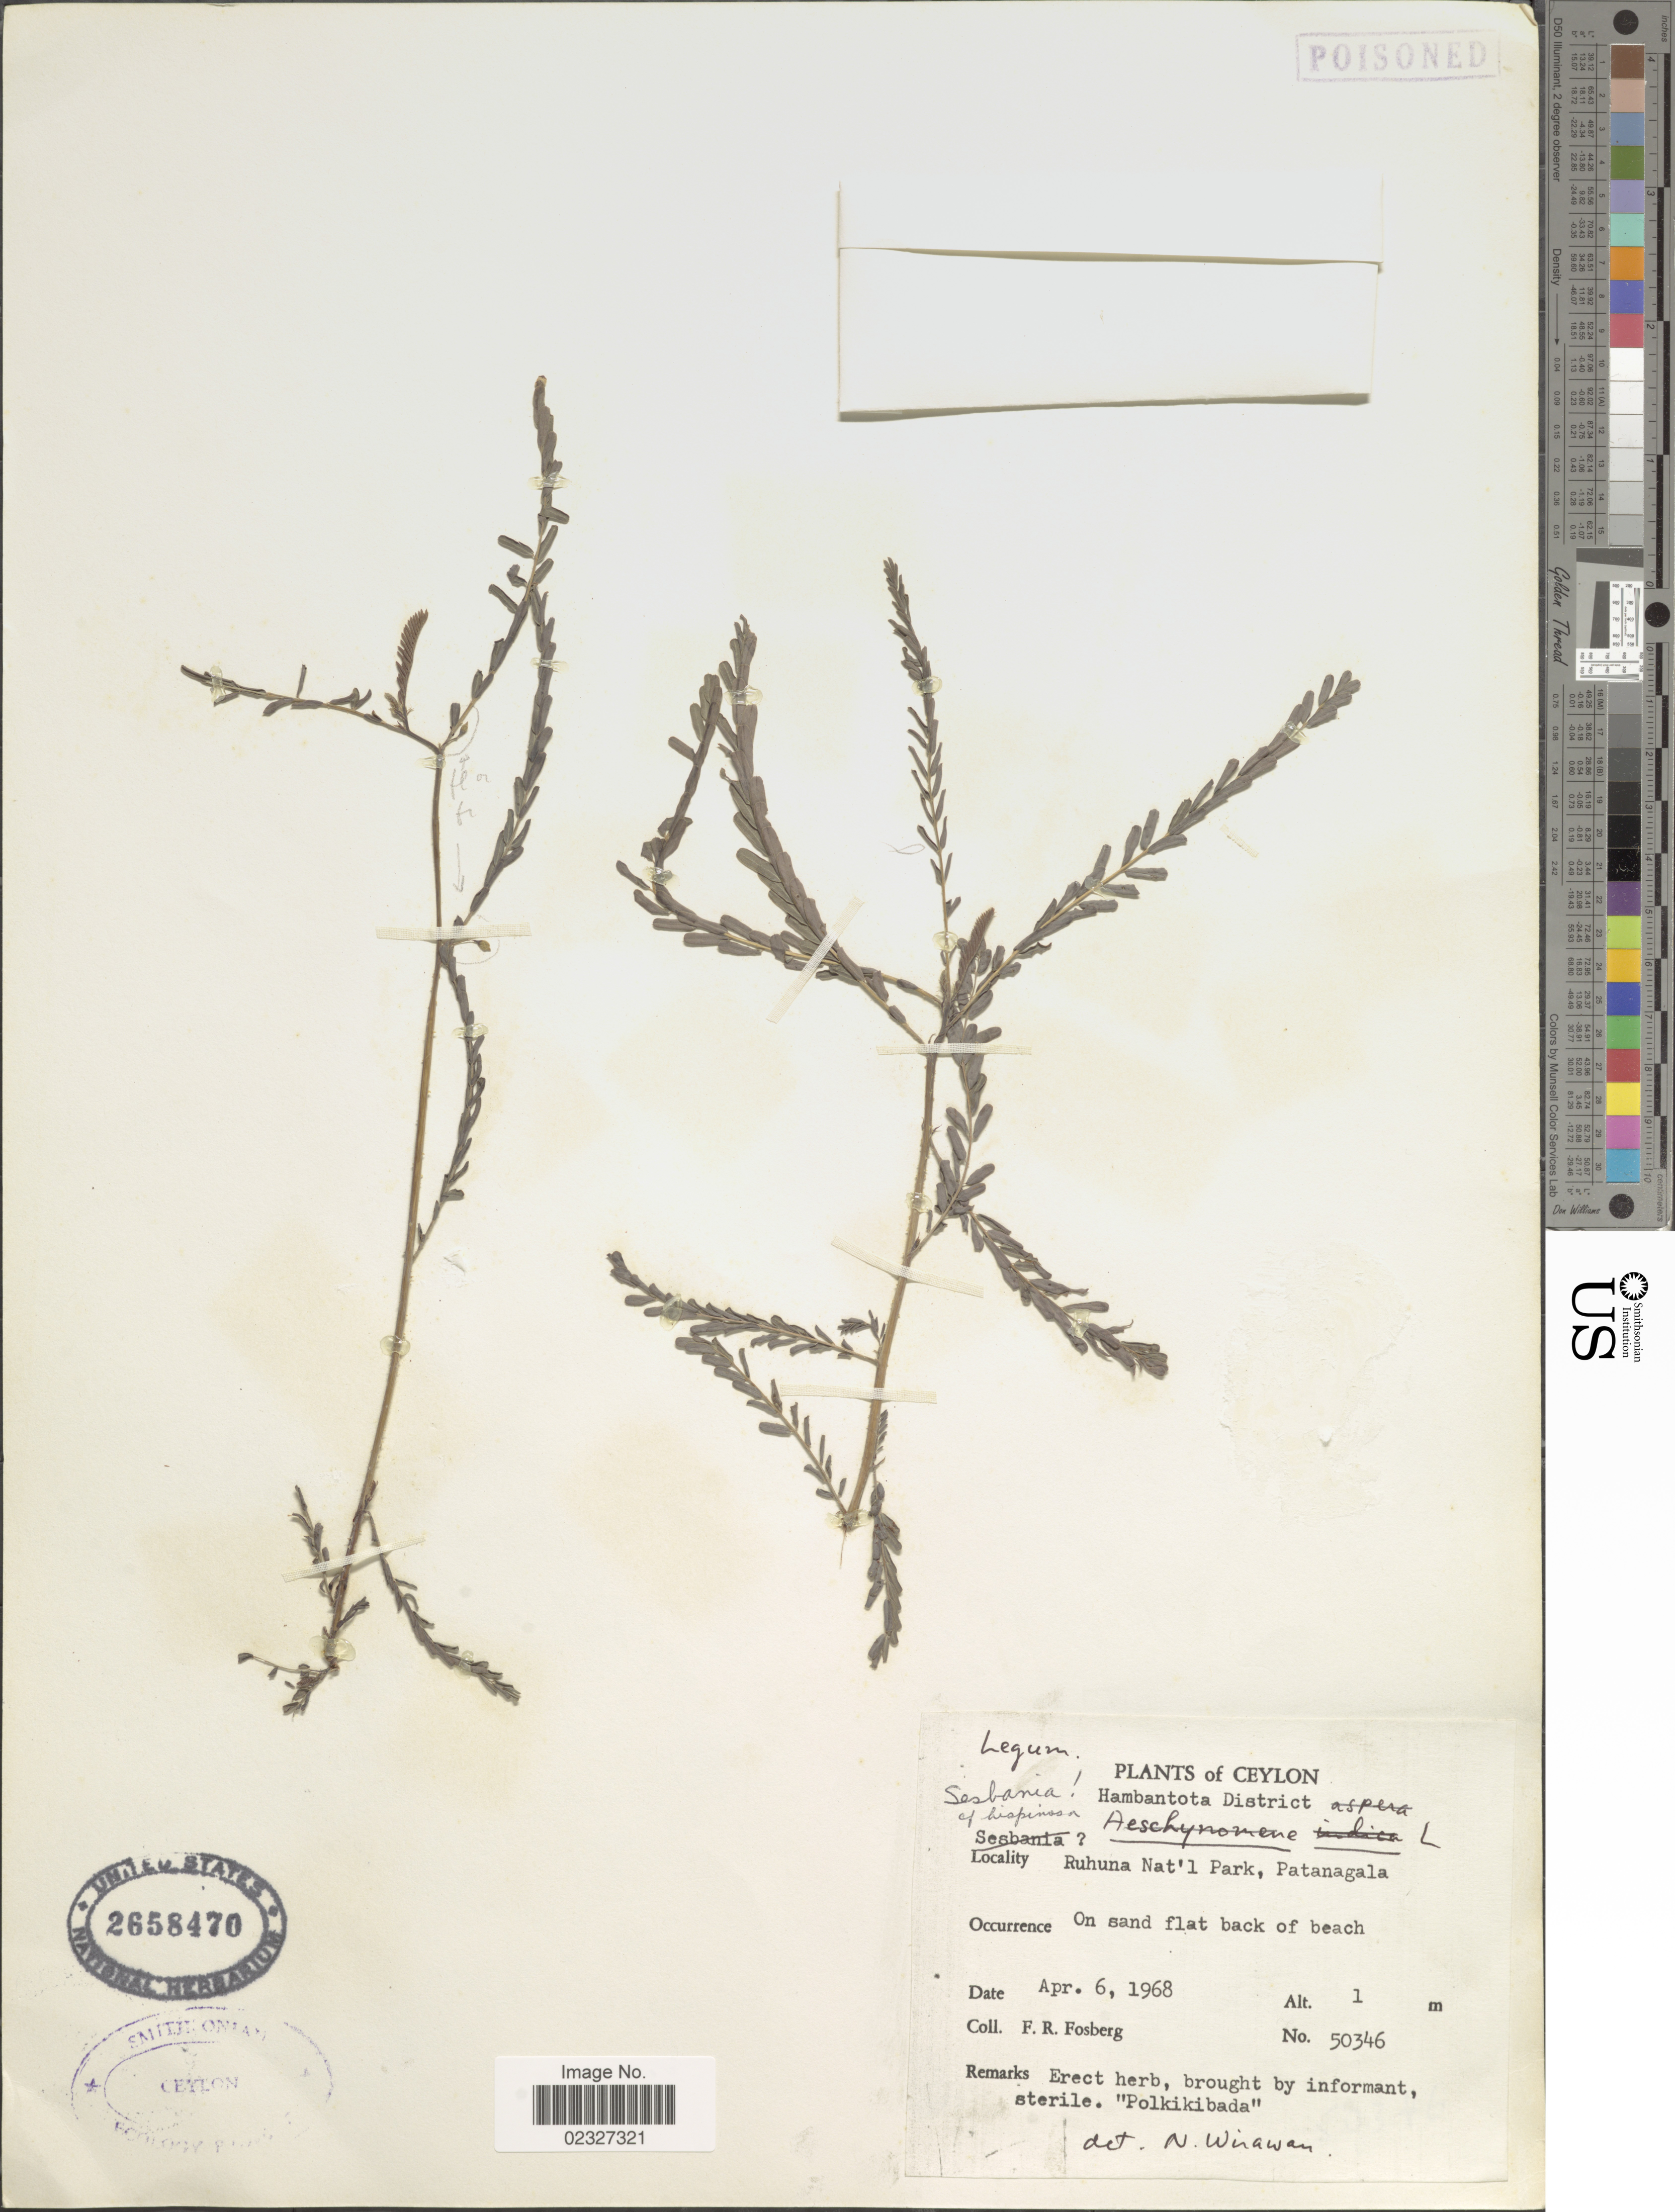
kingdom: Plantae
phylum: Tracheophyta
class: Magnoliopsida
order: Fabales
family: Fabaceae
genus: Sesbania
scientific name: Sesbania bispinosa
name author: (Jacq.) Steud.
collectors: F. R. Fosberg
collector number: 50346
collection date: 1968-04-06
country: Sri Lanka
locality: Ceylon, Hambantota District, Ruhuna Nat'l Park, Patanagala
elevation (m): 1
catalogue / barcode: US 2658470